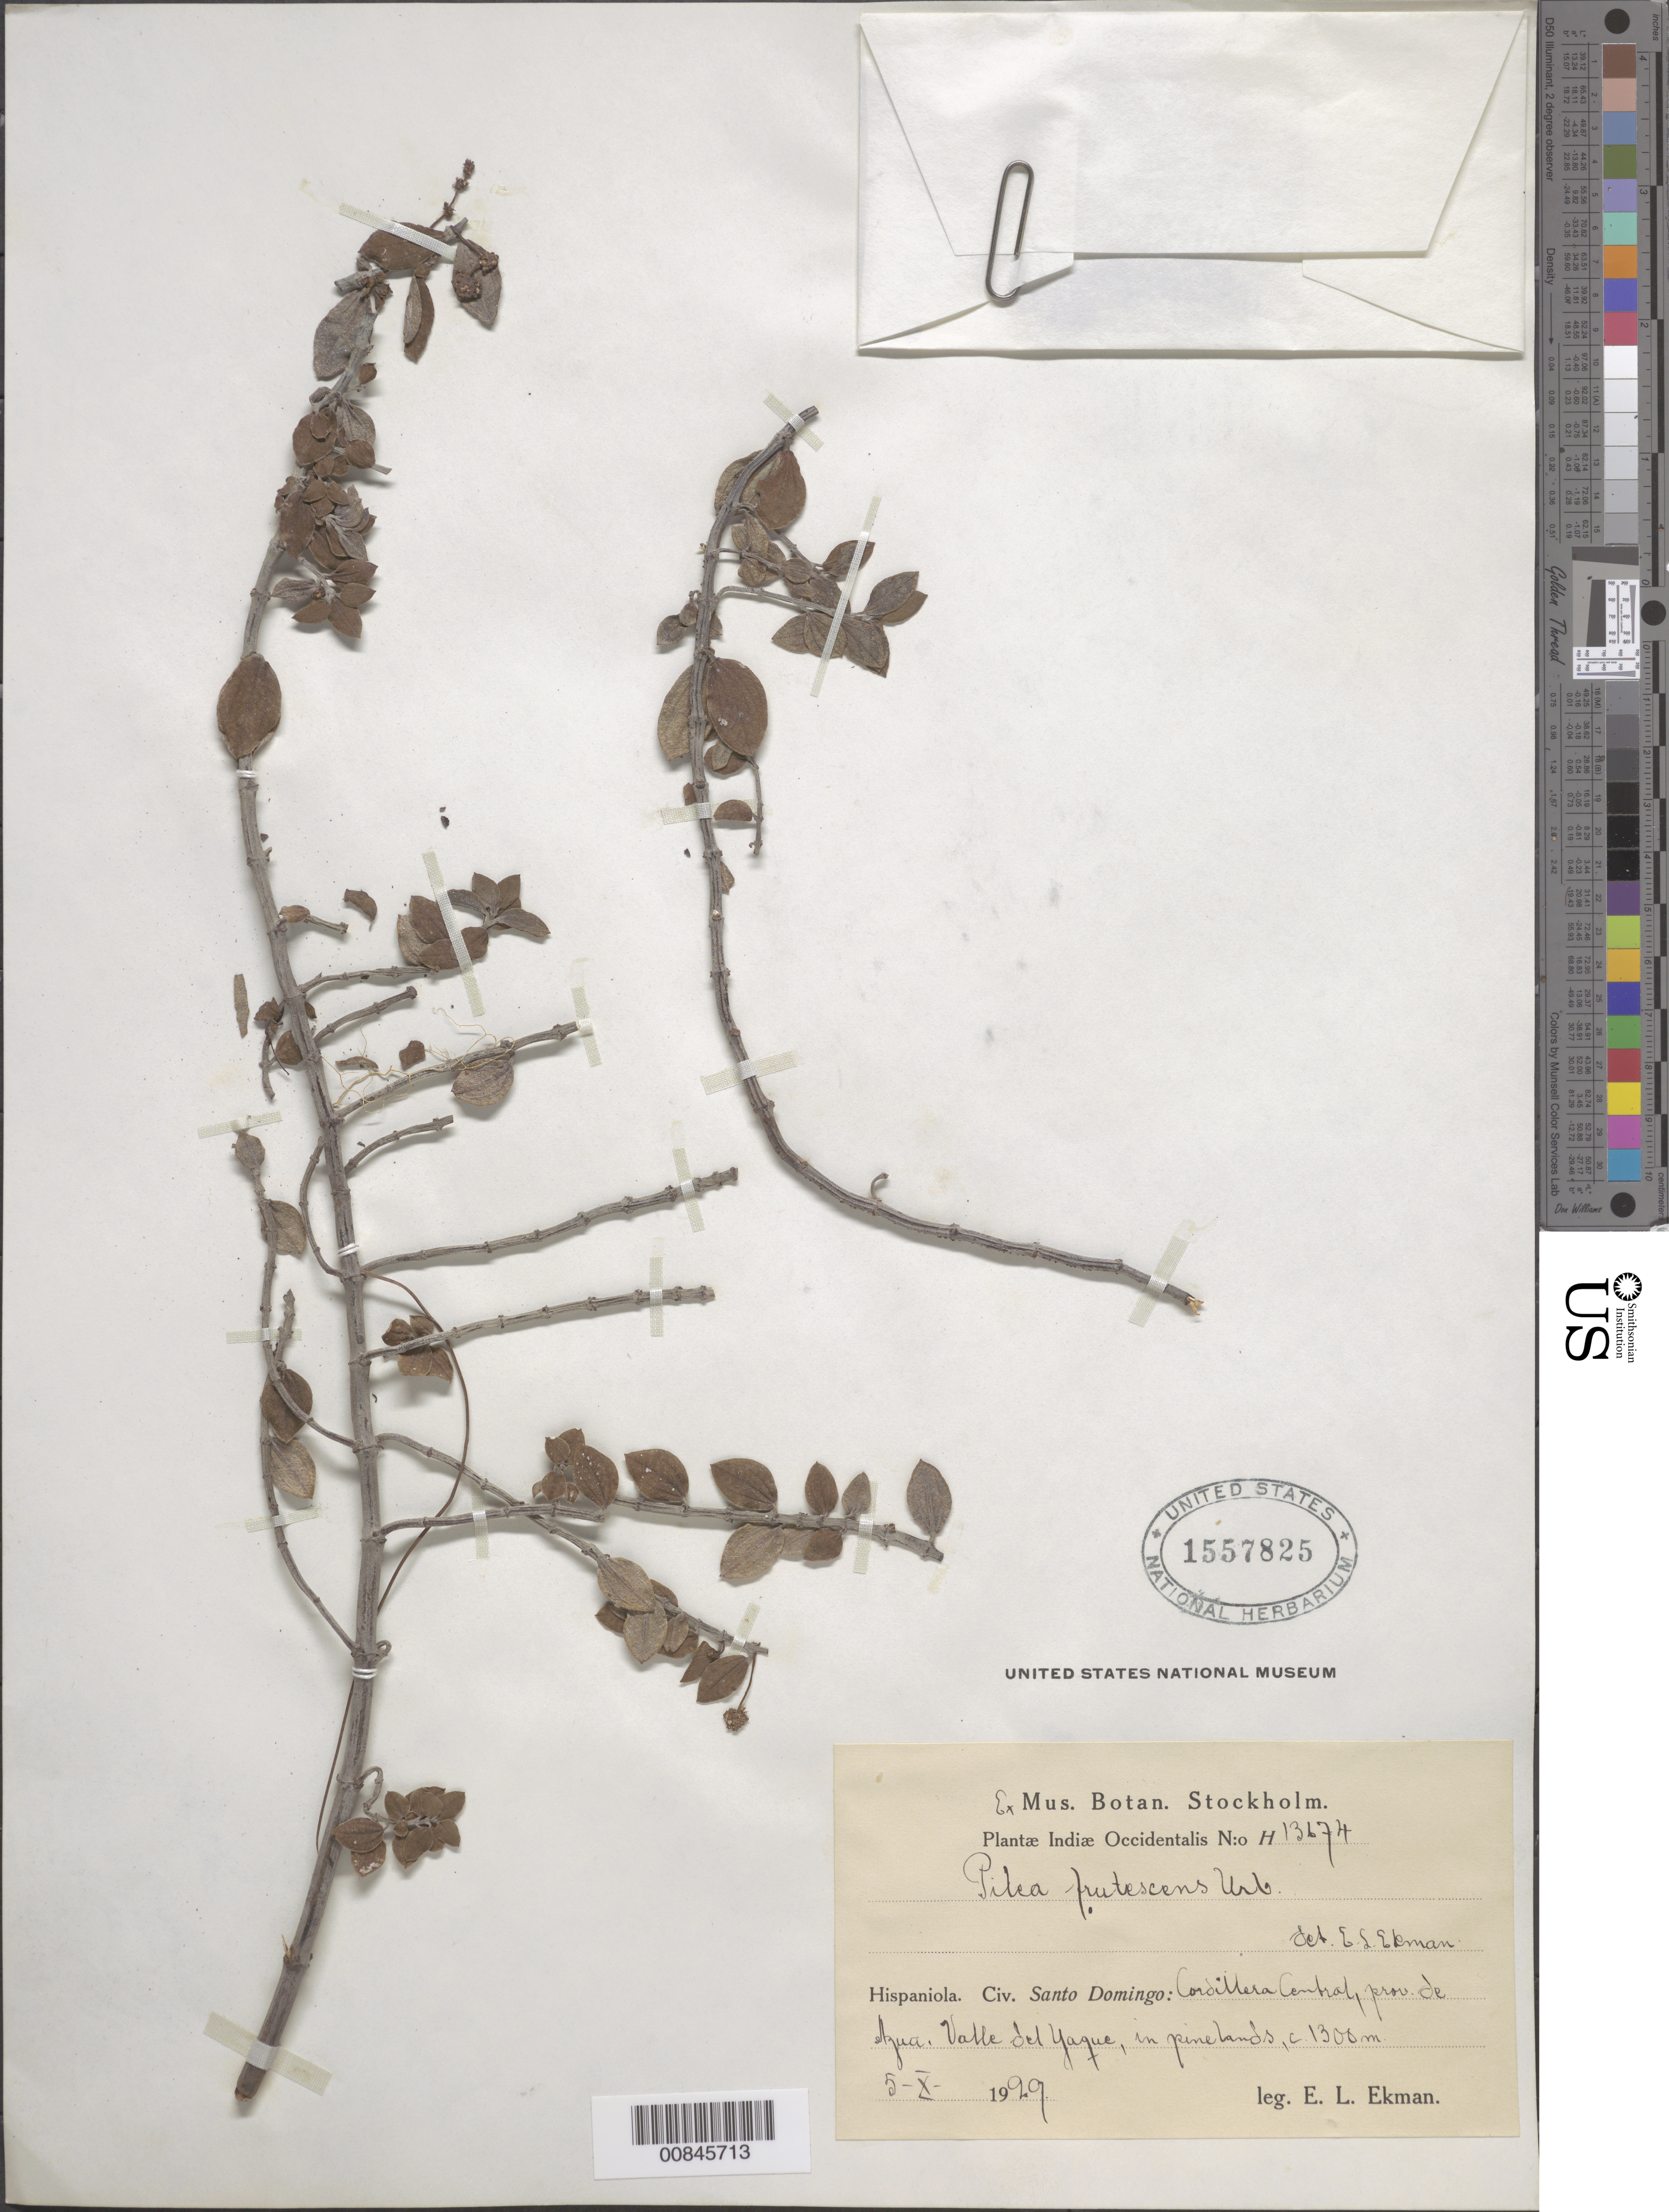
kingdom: Plantae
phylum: Tracheophyta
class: Magnoliopsida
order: Rosales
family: Urticaceae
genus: Pilea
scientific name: Pilea frutescens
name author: Urb.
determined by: Ekman, E. L.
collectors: E. L. Ekman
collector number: H 13674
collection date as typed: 05 Oct 1929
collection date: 1929-10-05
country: Dominican Republic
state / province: Azua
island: Hispaniola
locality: Cordillera Central, Valle del Yaque.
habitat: In pinelands.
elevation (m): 1300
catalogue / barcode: US 1557825